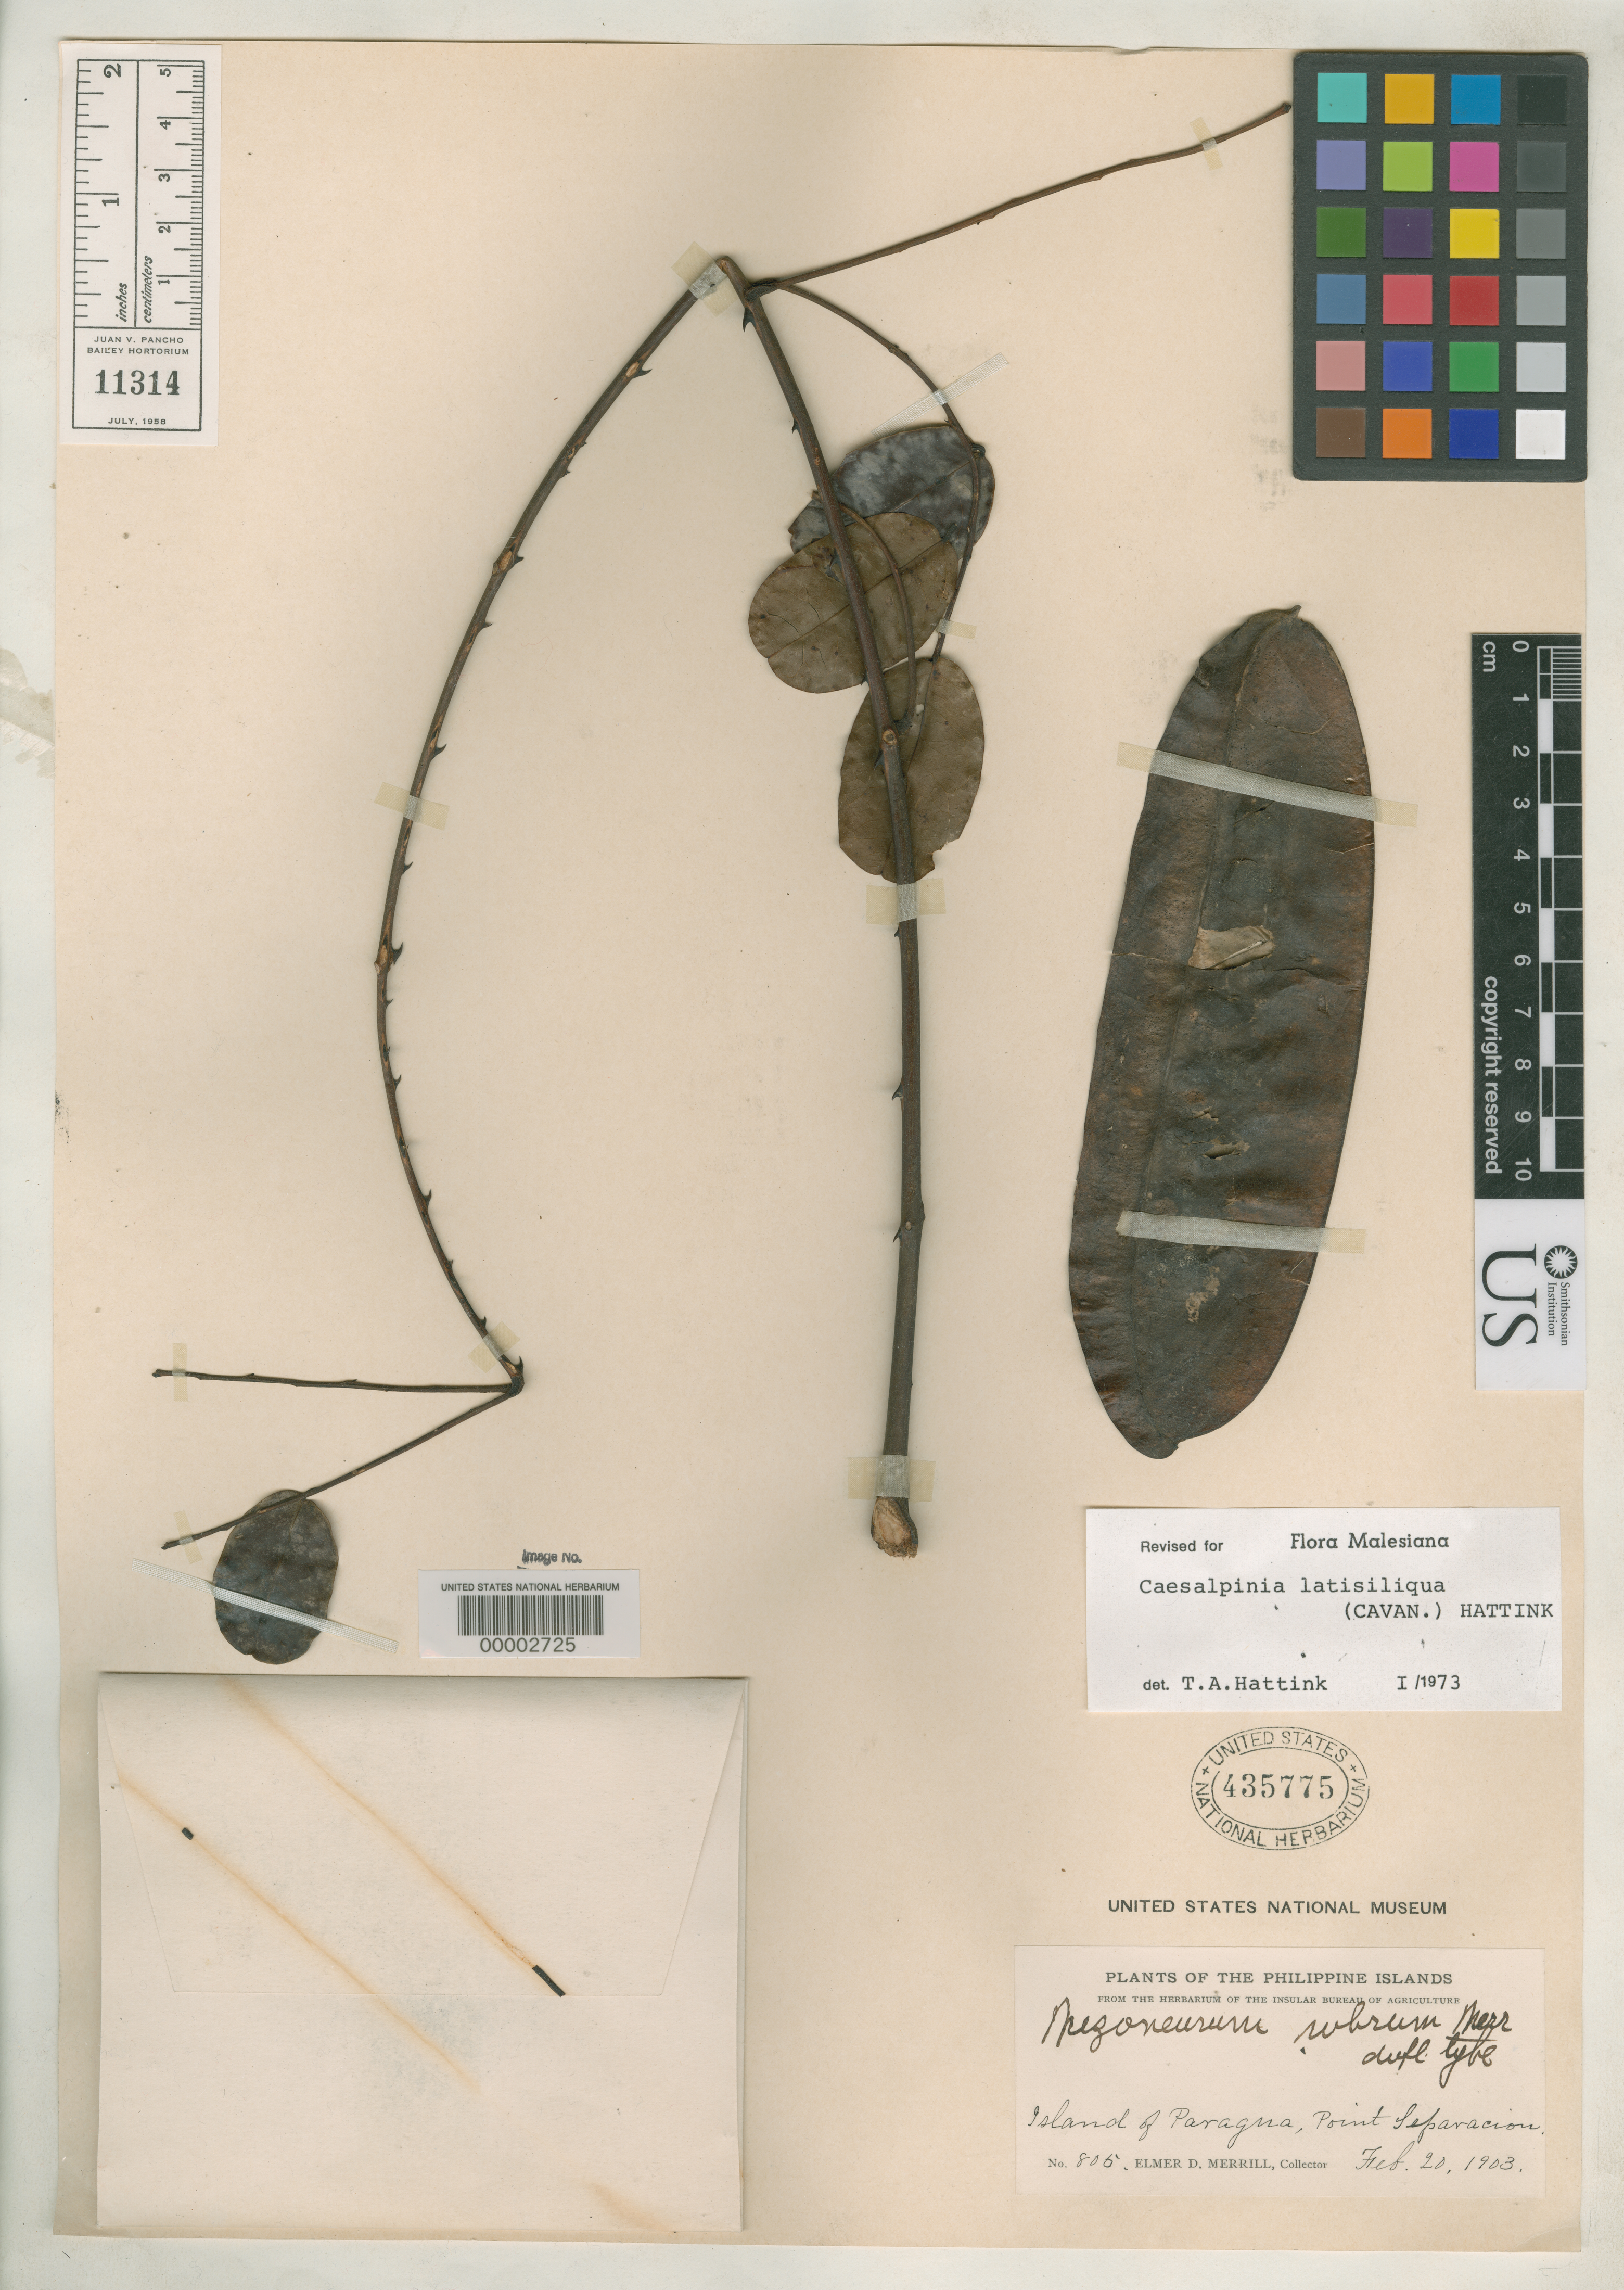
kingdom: Plantae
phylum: Tracheophyta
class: Magnoliopsida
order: Fabales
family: Fabaceae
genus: Mezoneuron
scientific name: Mezoneuron rubrum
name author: Merr.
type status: Isotype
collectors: E. D. Merrill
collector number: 805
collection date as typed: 20 Feb 1903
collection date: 1903-02-20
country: Philippines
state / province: Mimaropa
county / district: Palawan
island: Palawan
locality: Point Separacion.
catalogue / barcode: US 435775